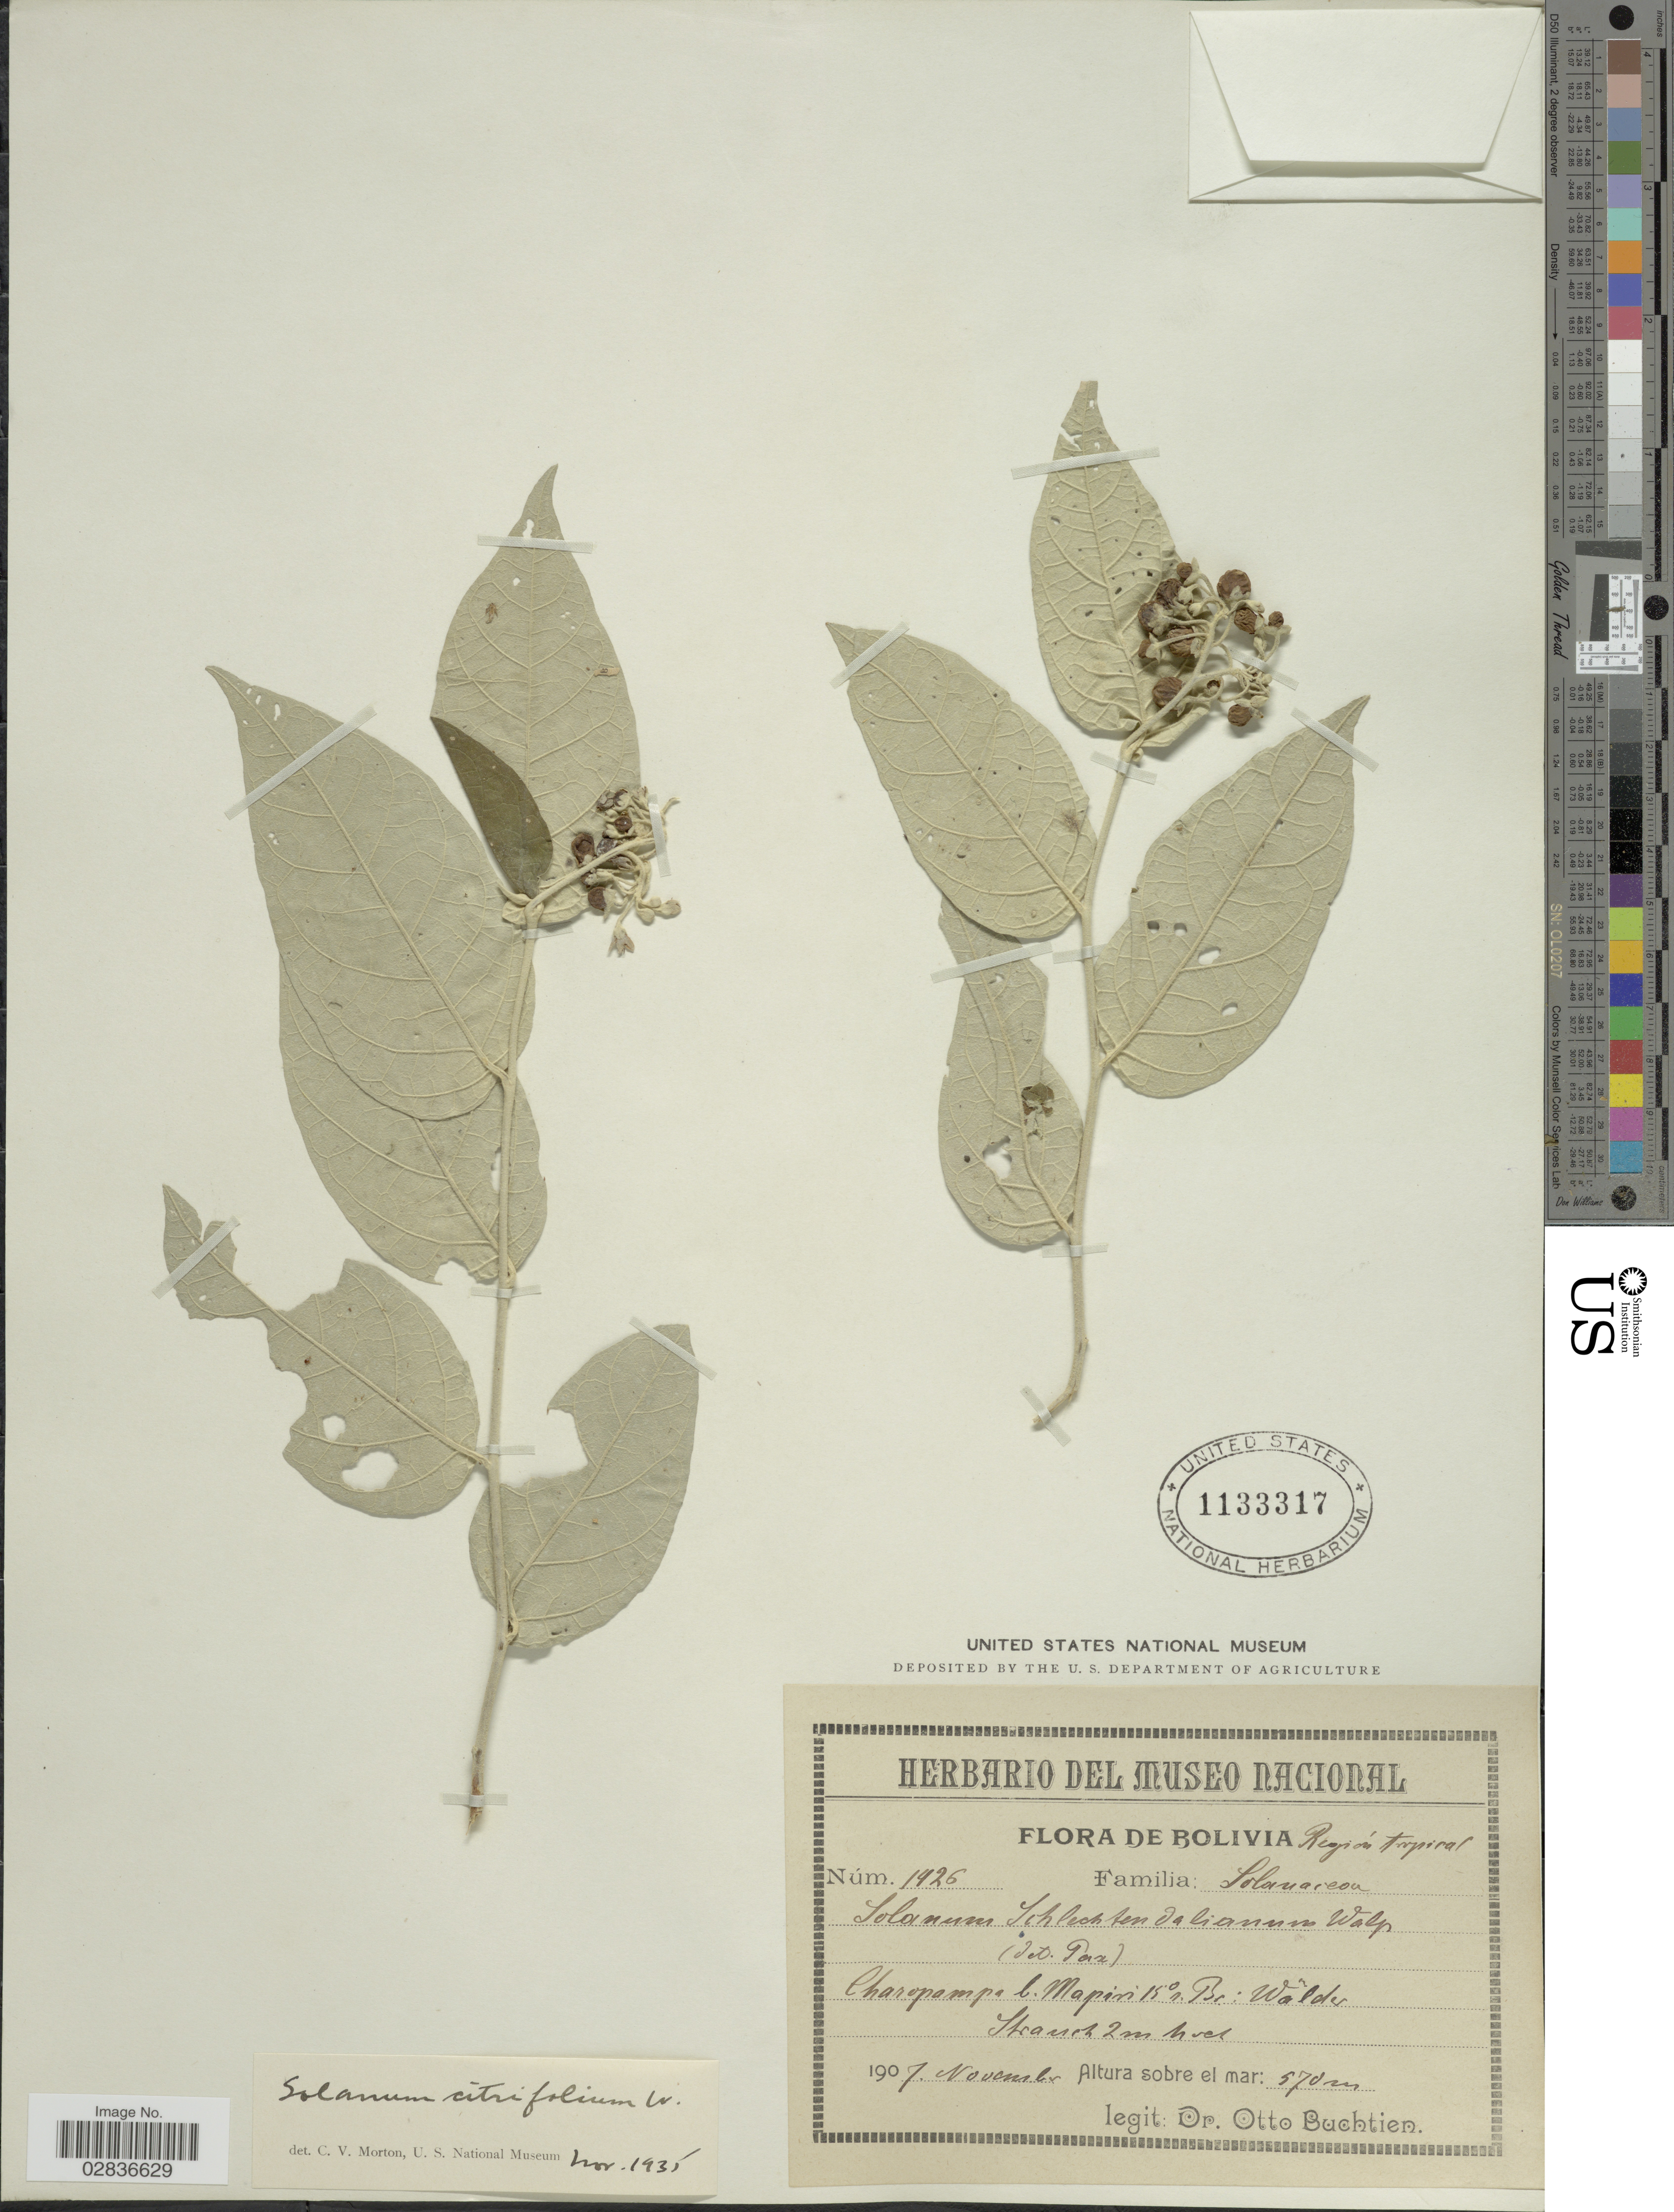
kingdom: Plantae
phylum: Tracheophyta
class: Magnoliopsida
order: Solanales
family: Solanaceae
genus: Solanum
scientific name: Solanum schlechtendalianum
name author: Walp.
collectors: O. Buchtien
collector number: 1426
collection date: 1907-11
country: Bolivia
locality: Región tropical. Charopampa b. Mapiti 15° r. Br.: Wälder.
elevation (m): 570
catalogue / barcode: US 1133317